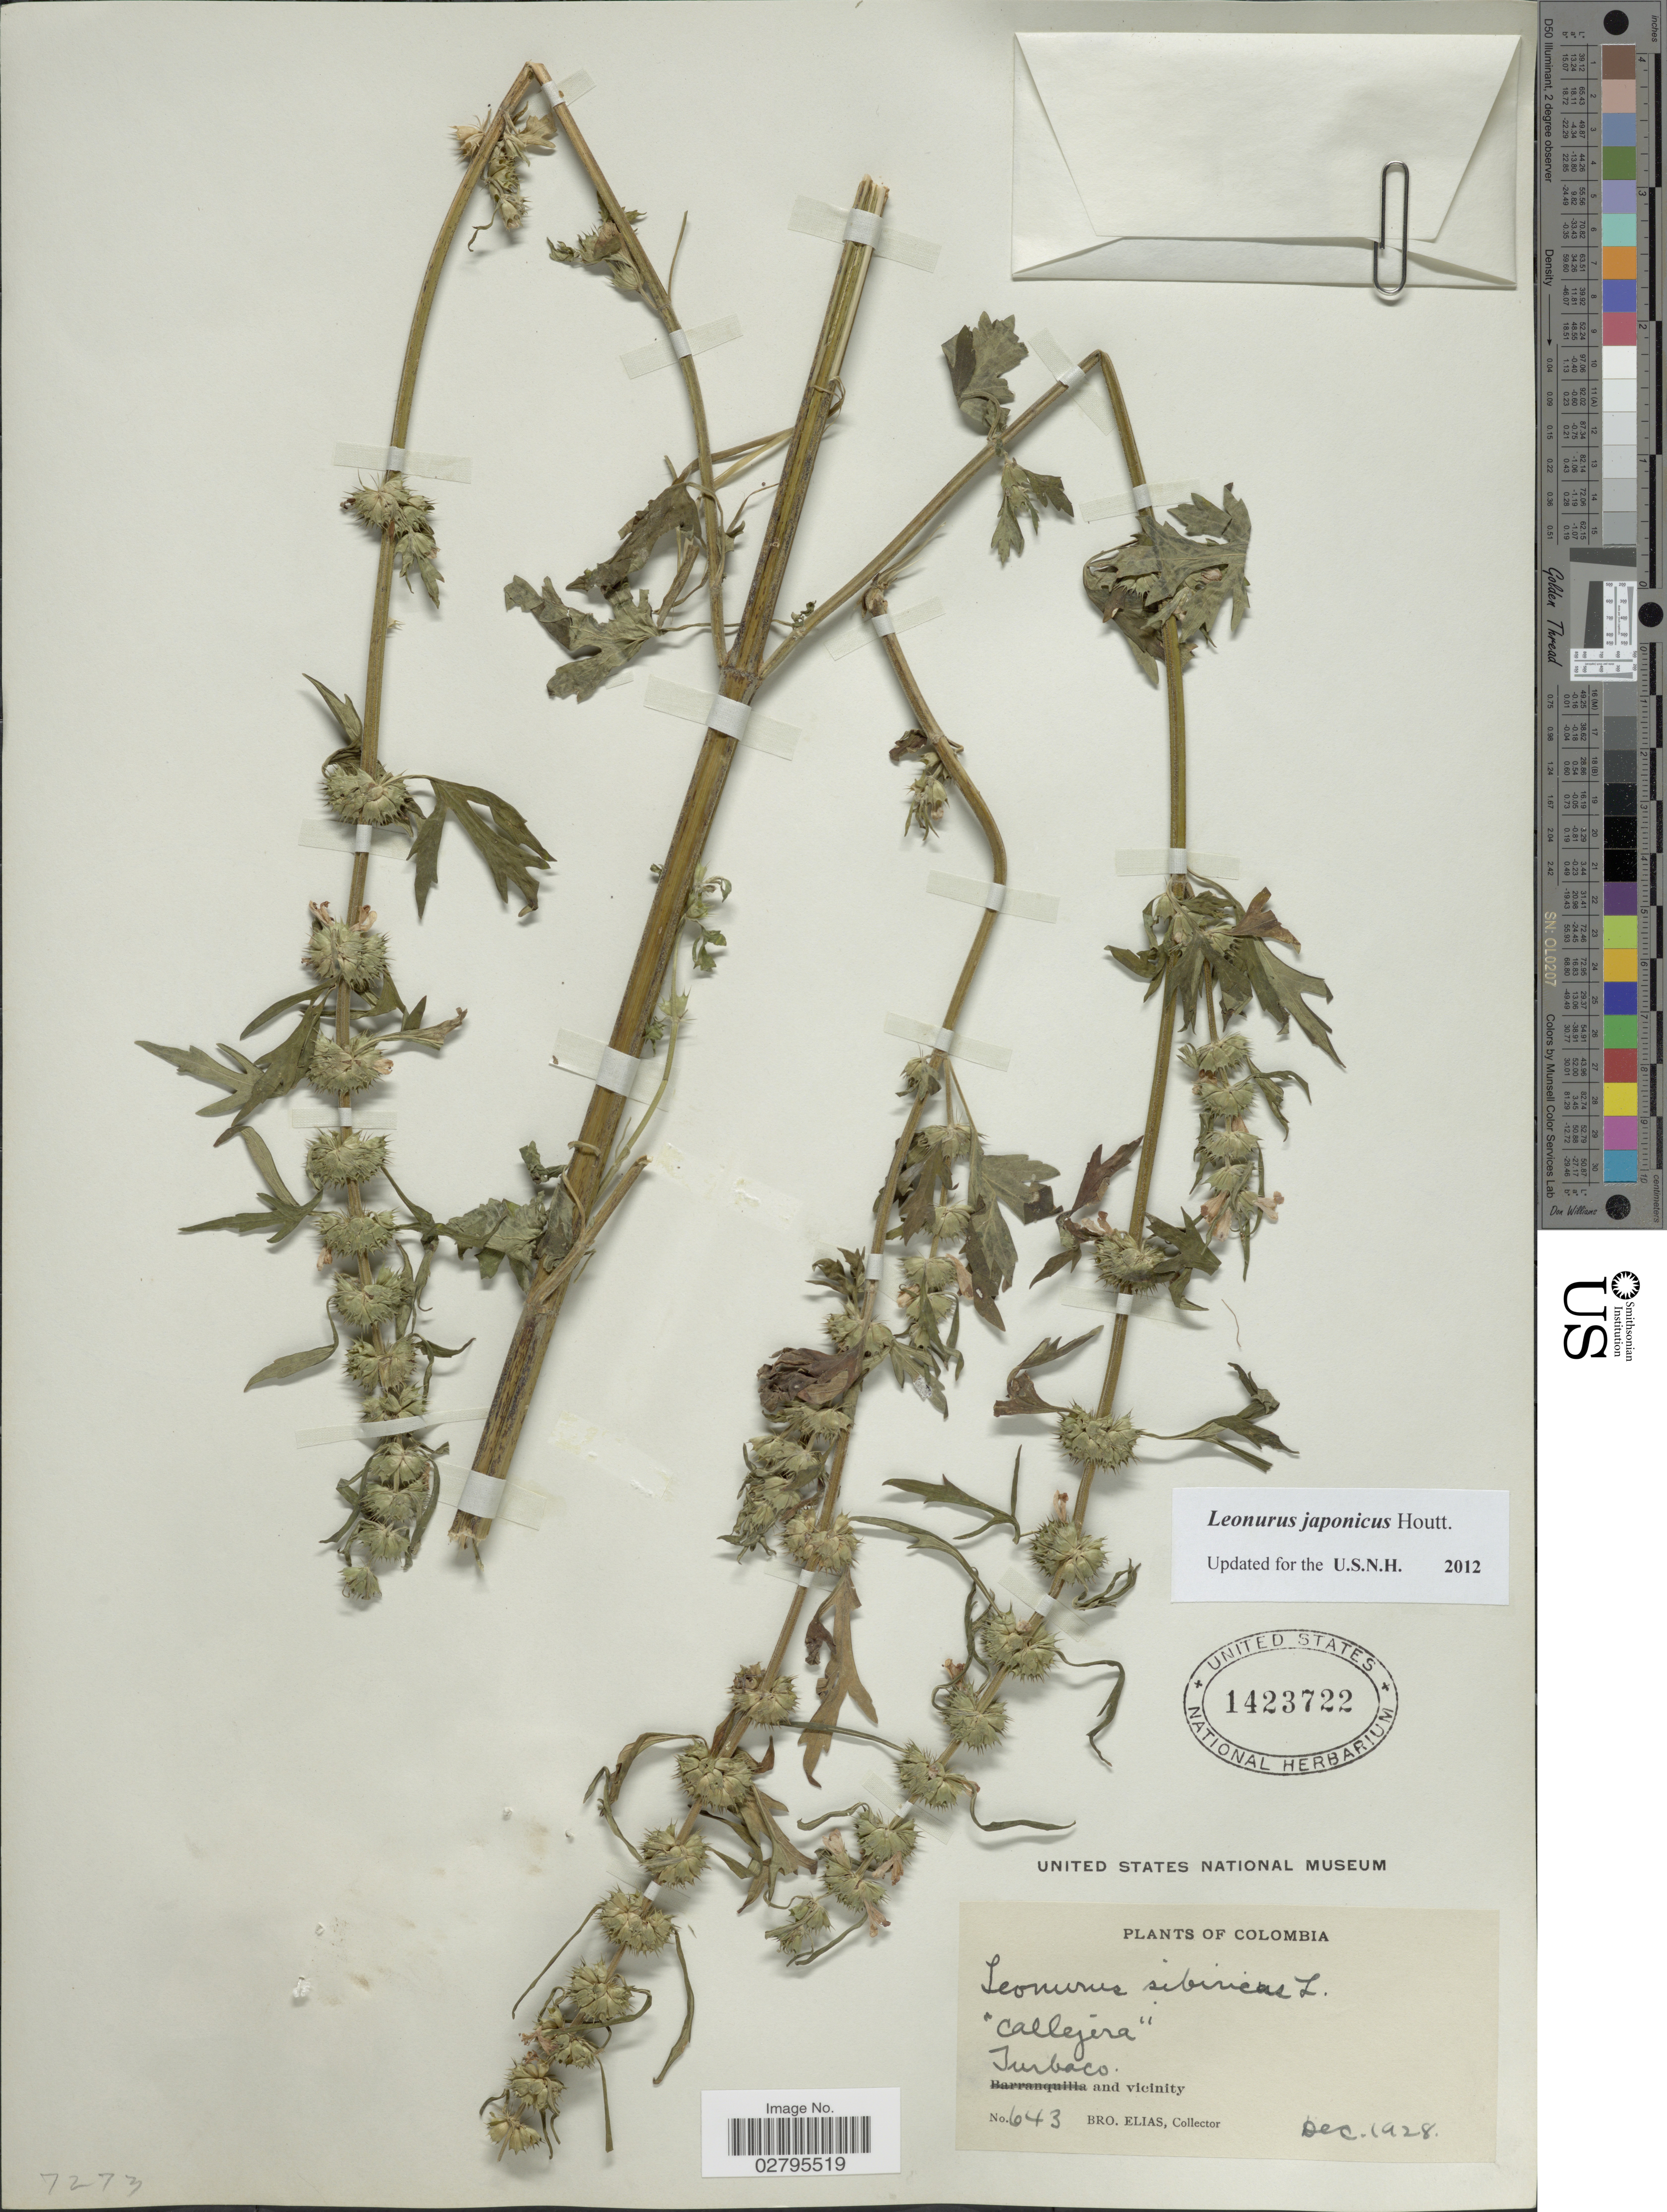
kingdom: Plantae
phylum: Tracheophyta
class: Magnoliopsida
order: Lamiales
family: Lamiaceae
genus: Leonurus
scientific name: Leonurus japonicus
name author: Houtt.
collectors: Bro. Elias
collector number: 643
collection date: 1928-12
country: Colombia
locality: Turbaco and vicinity.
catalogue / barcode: US 1423722